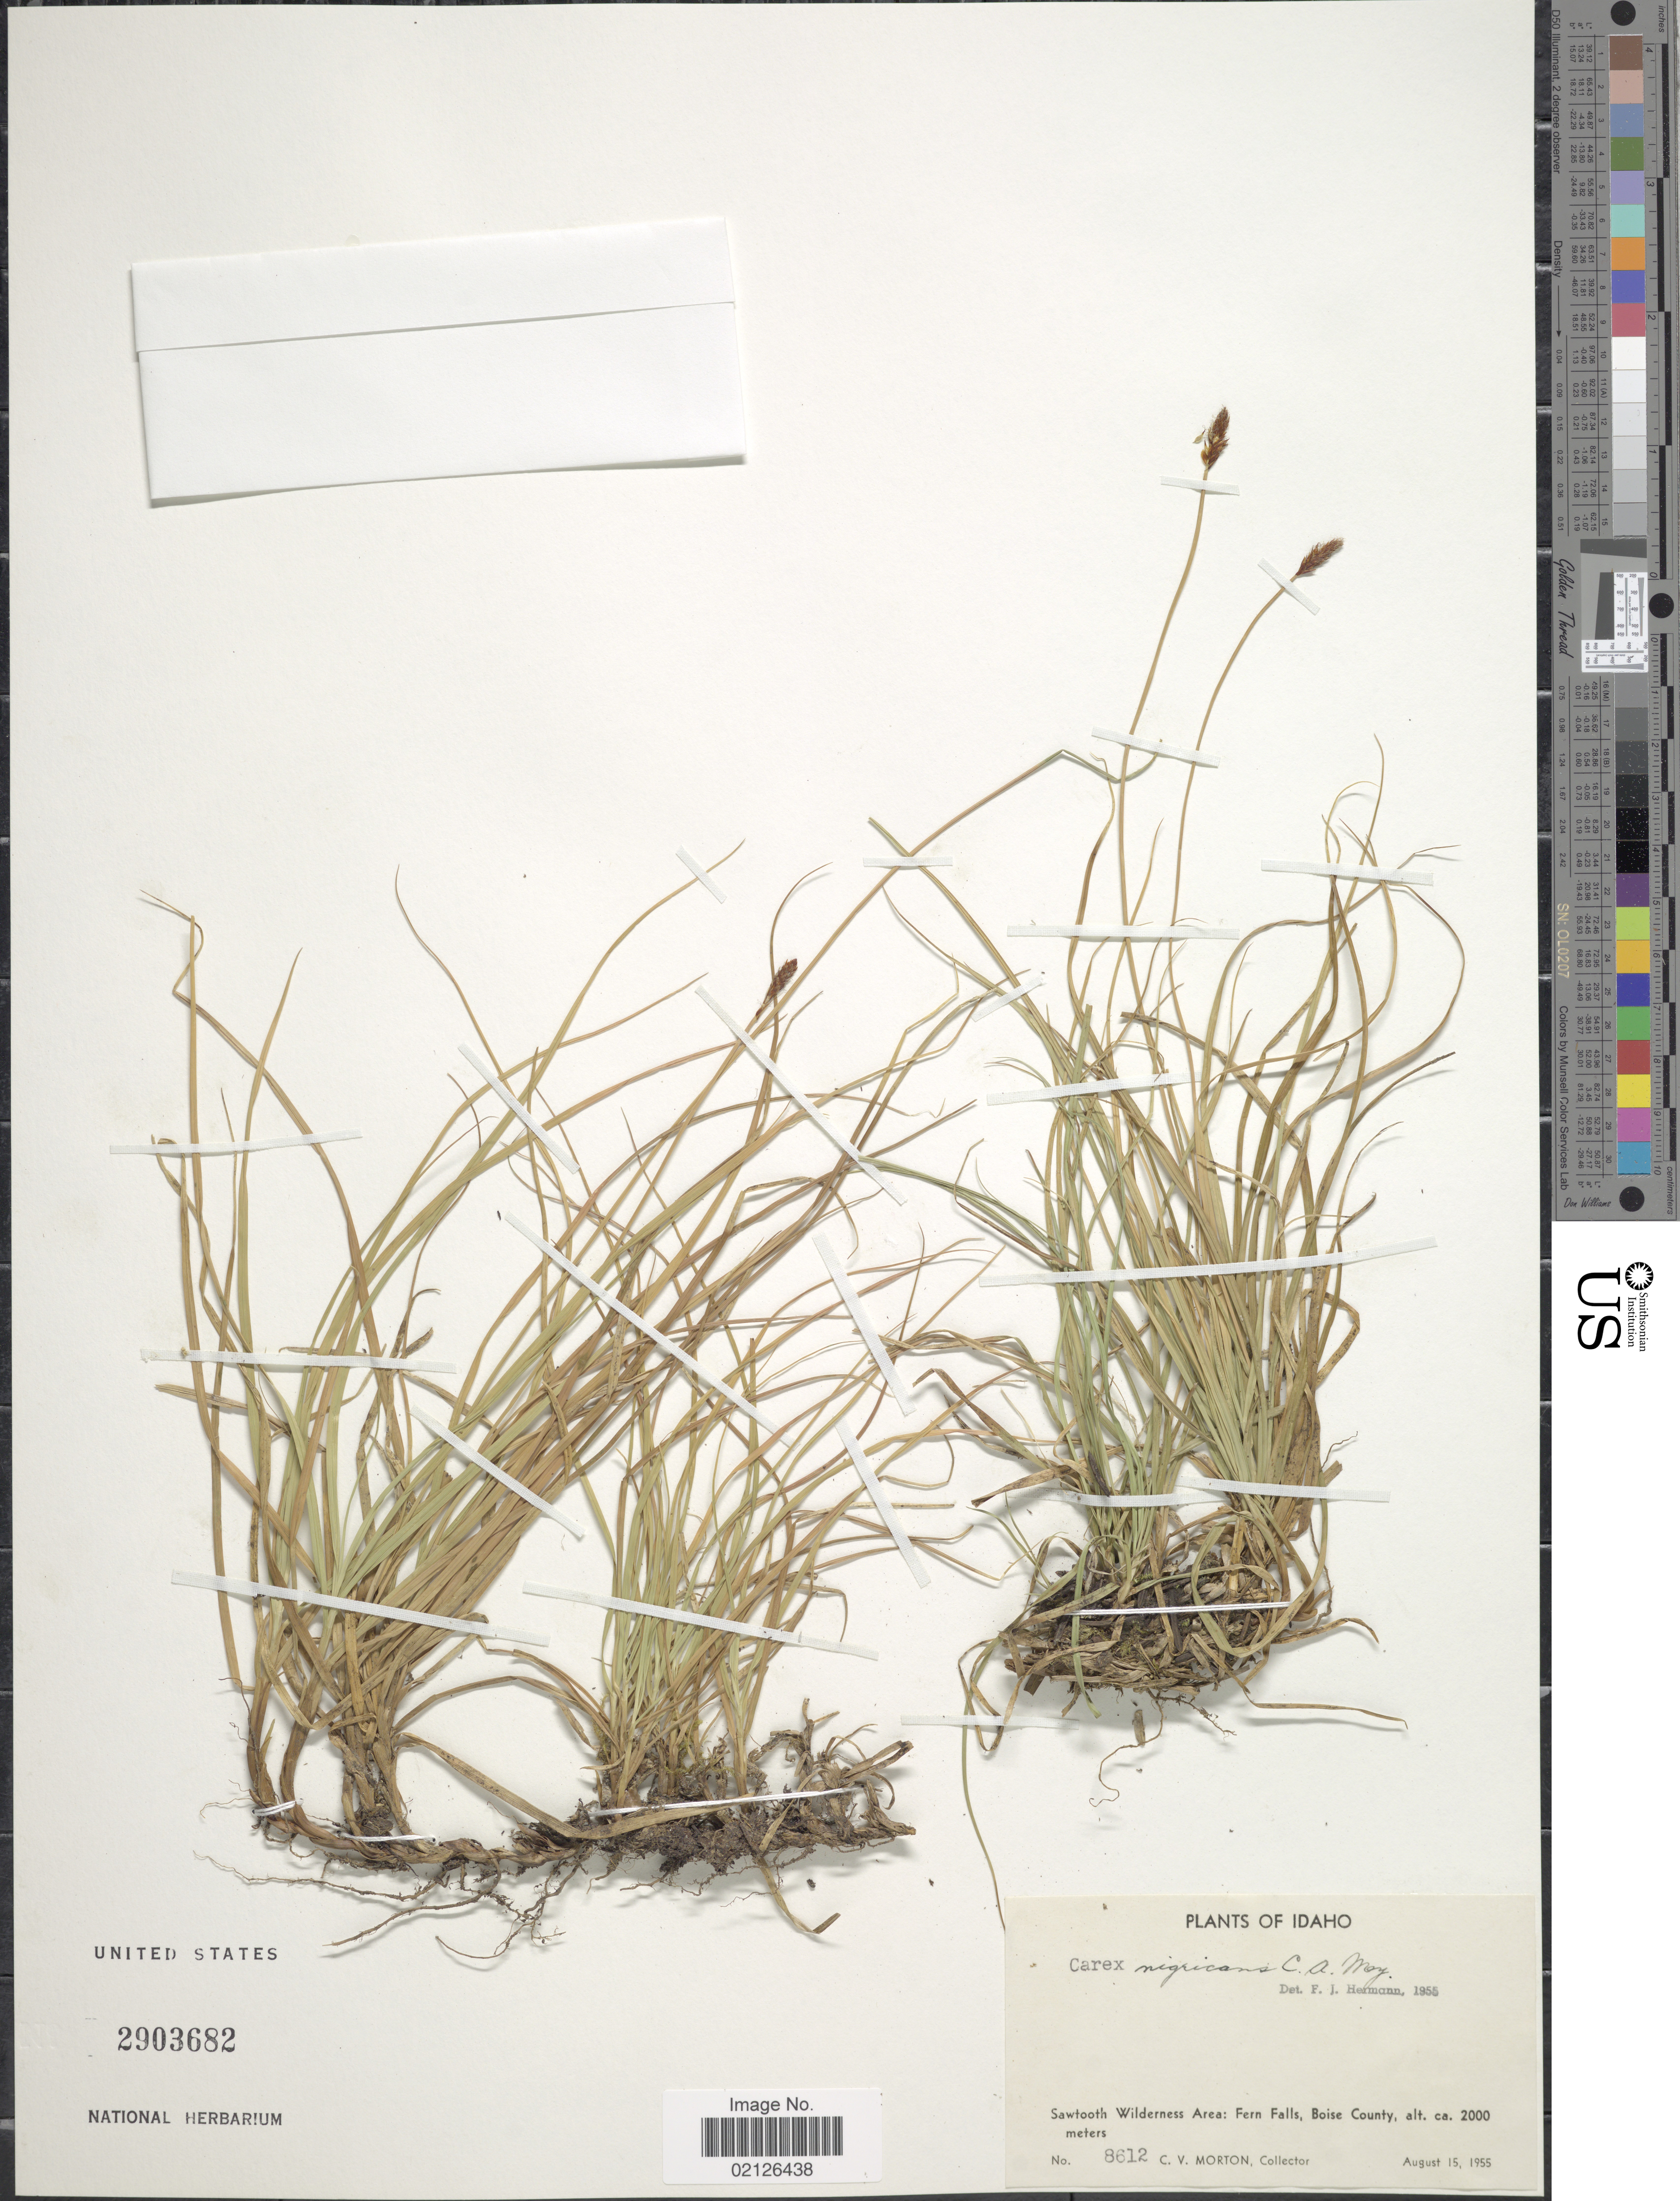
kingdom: Plantae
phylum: Tracheophyta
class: Liliopsida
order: Poales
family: Cyperaceae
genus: Carex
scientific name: Carex nigricans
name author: C.A. Mey.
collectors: C. V. Morton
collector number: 8612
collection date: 1955-08-15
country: United States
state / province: Idaho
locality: Sawtooth Wilderness Area: Fern Falls, Boise County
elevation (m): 2000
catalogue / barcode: US 2903682